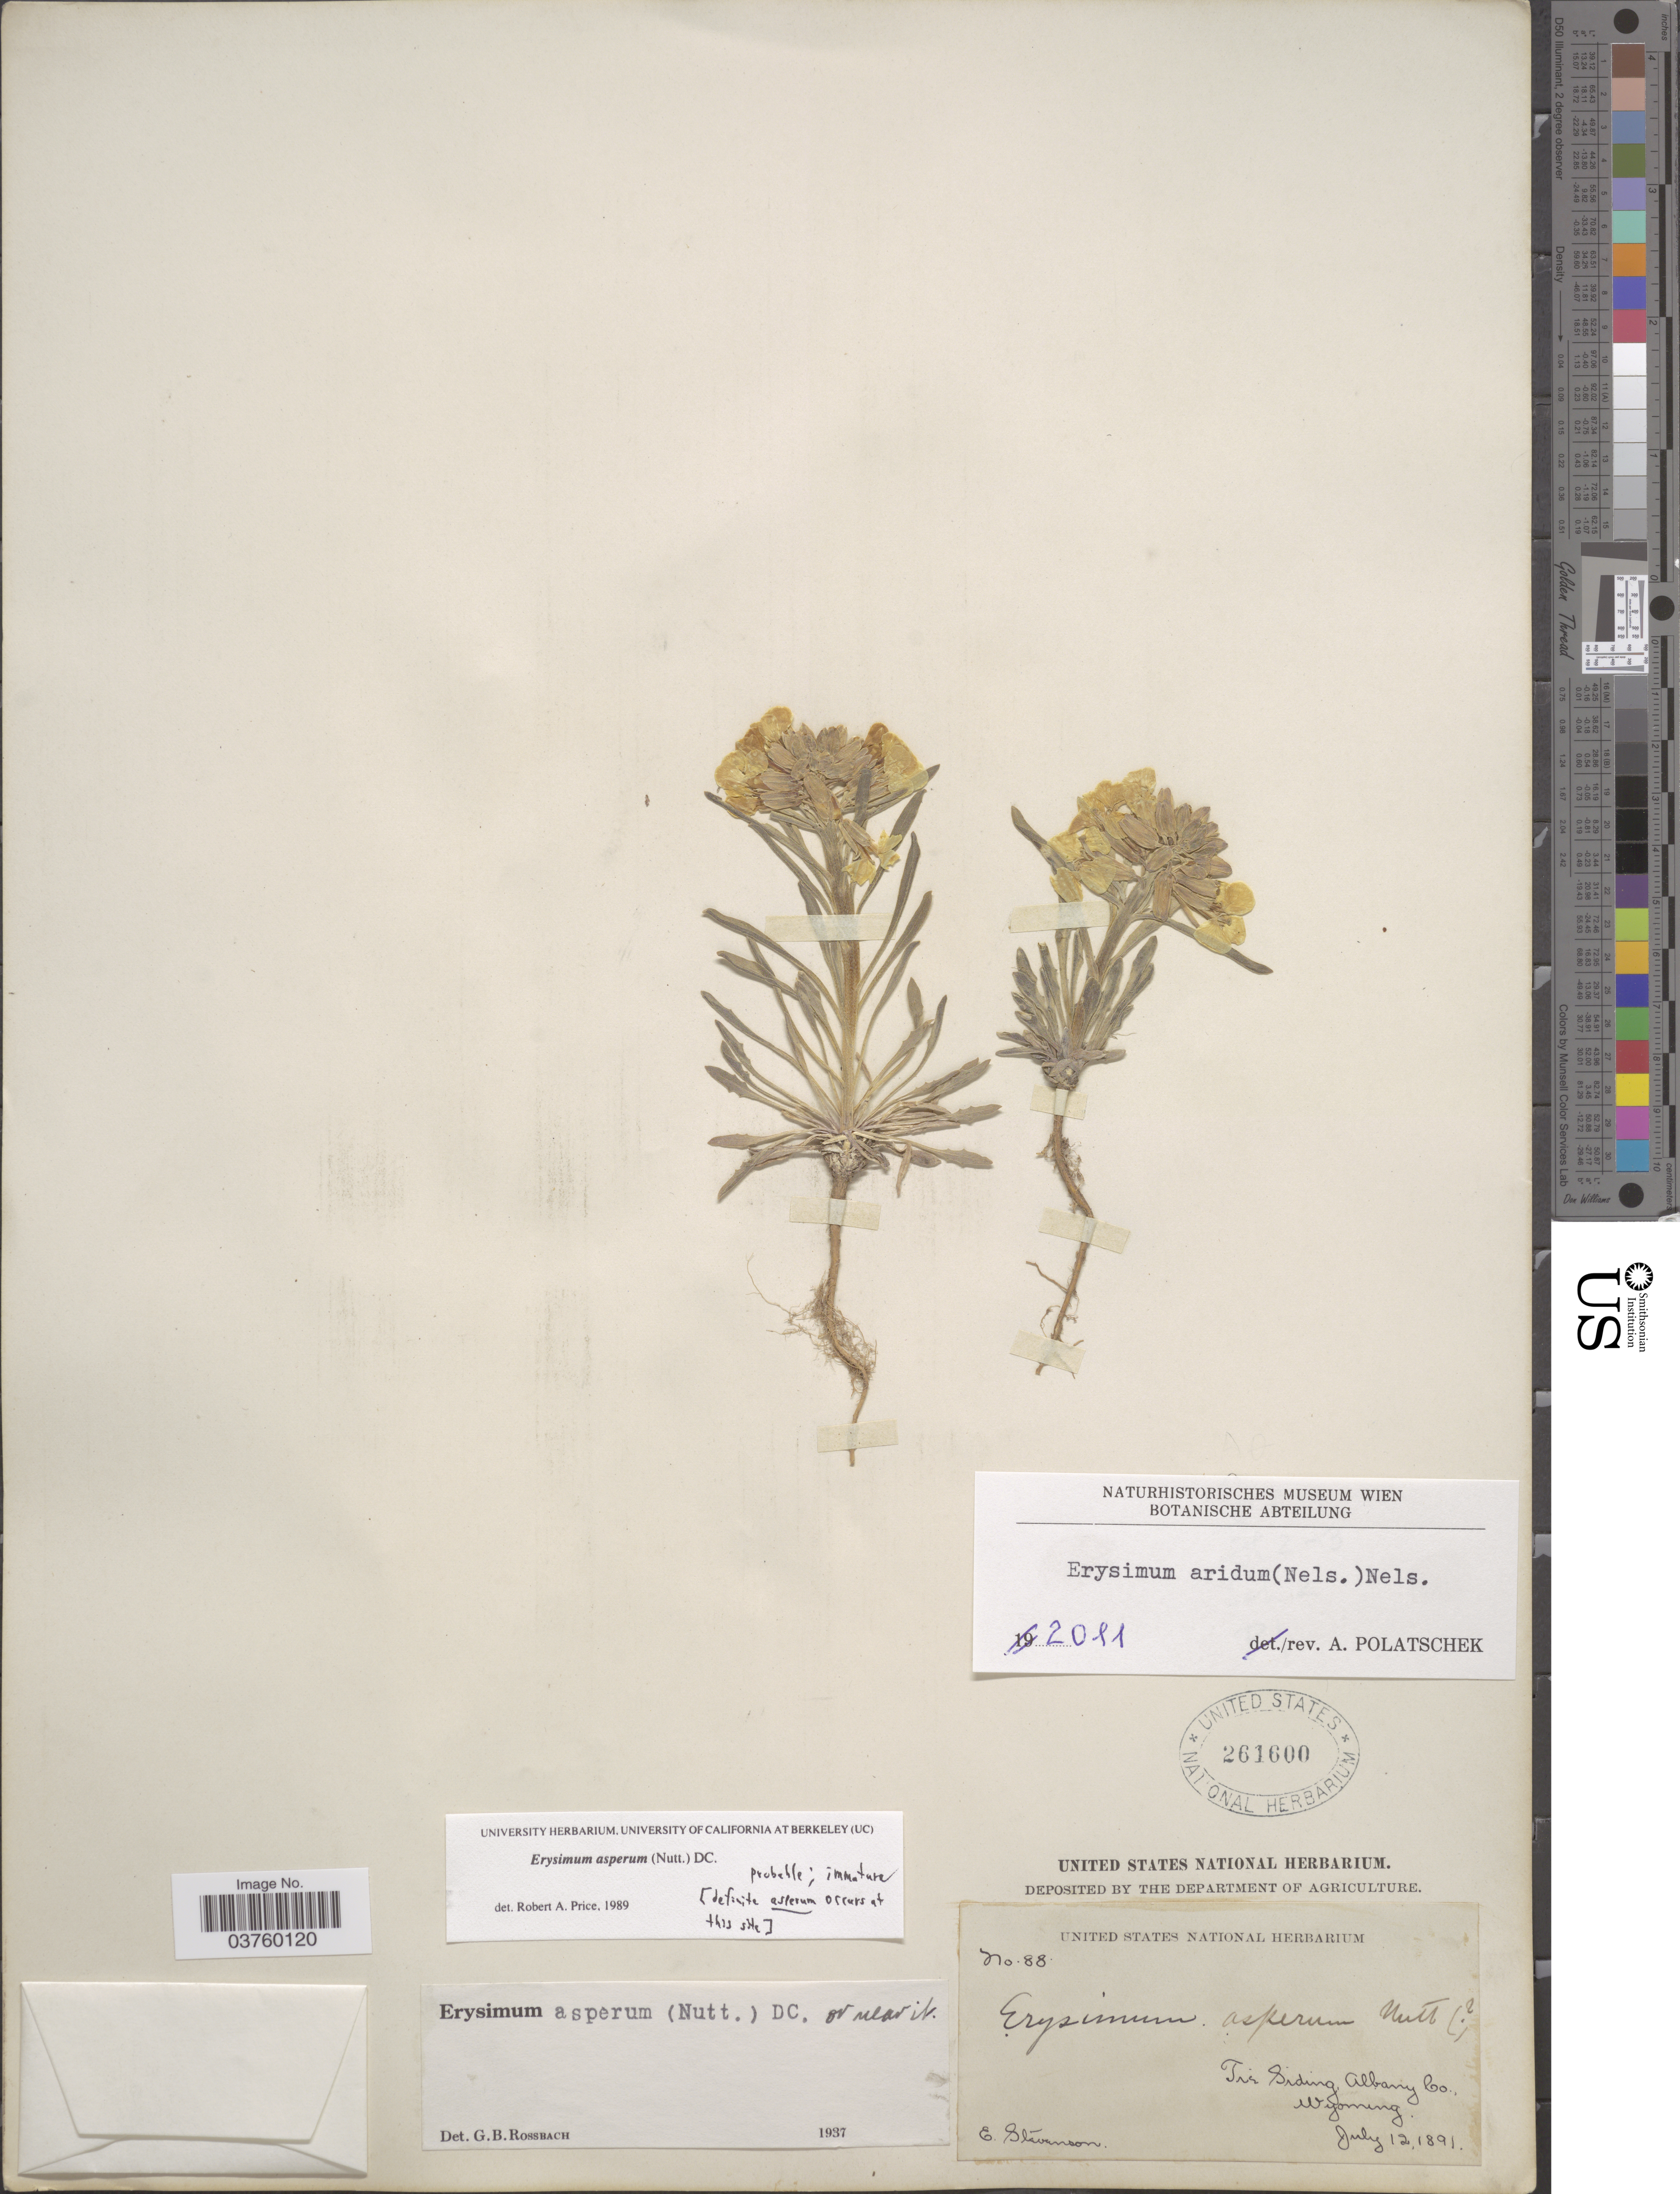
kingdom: Plantae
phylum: Tracheophyta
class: Magnoliopsida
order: Brassicales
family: Brassicaceae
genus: Erysimum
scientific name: Erysimum aridum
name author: (A. Nelson) A. Nelson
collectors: E. Stevenson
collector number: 88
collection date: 1891-07-12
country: United States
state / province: Wyoming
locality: Tie Siding, Albany Co.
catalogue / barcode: US 261600